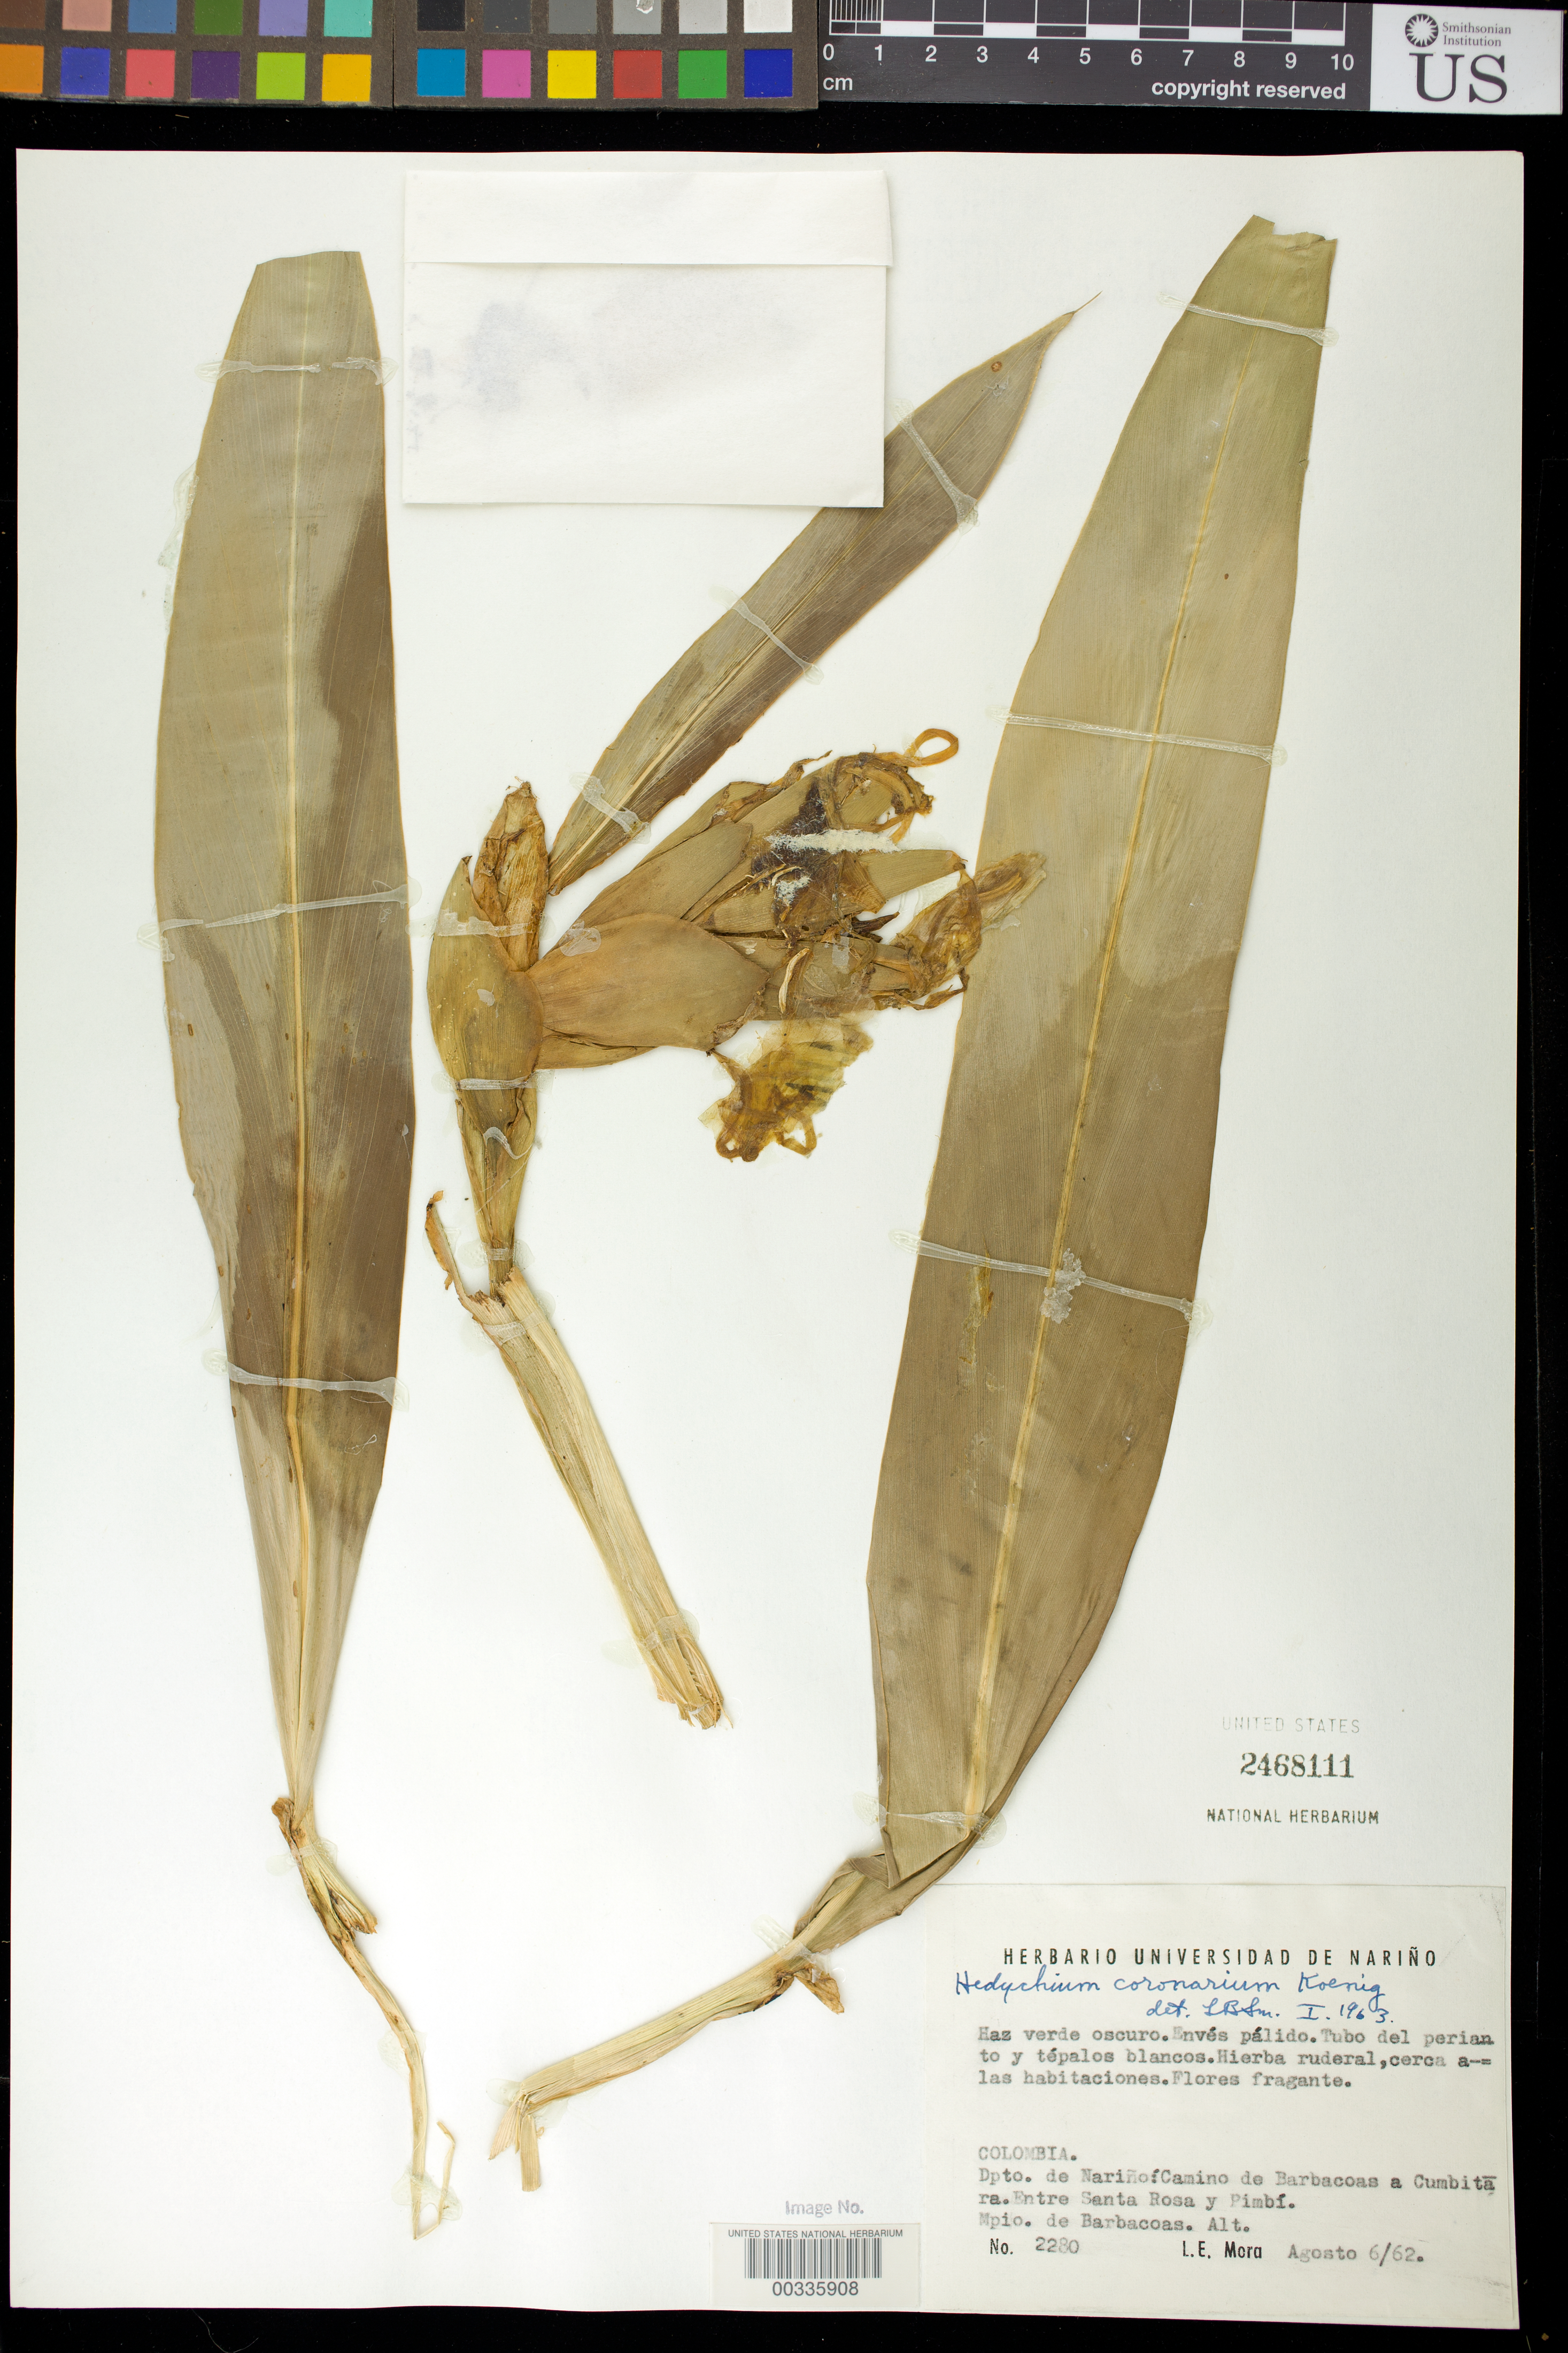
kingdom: Plantae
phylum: Tracheophyta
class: Liliopsida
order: Zingiberales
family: Zingiberaceae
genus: Hedychium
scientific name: Hedychium coronarium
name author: J. Koenig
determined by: Smith, Lyman B., (US), NMNH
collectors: L. E. Mora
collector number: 2280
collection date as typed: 06 Aug 1962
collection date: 1962-08-06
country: Colombia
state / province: Nariño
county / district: Barbacoas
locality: Camino de Barbacoas a Cumbitara, entre Santa Rosa y Pimbi, Mun. de Barbacoas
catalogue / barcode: US 2468111